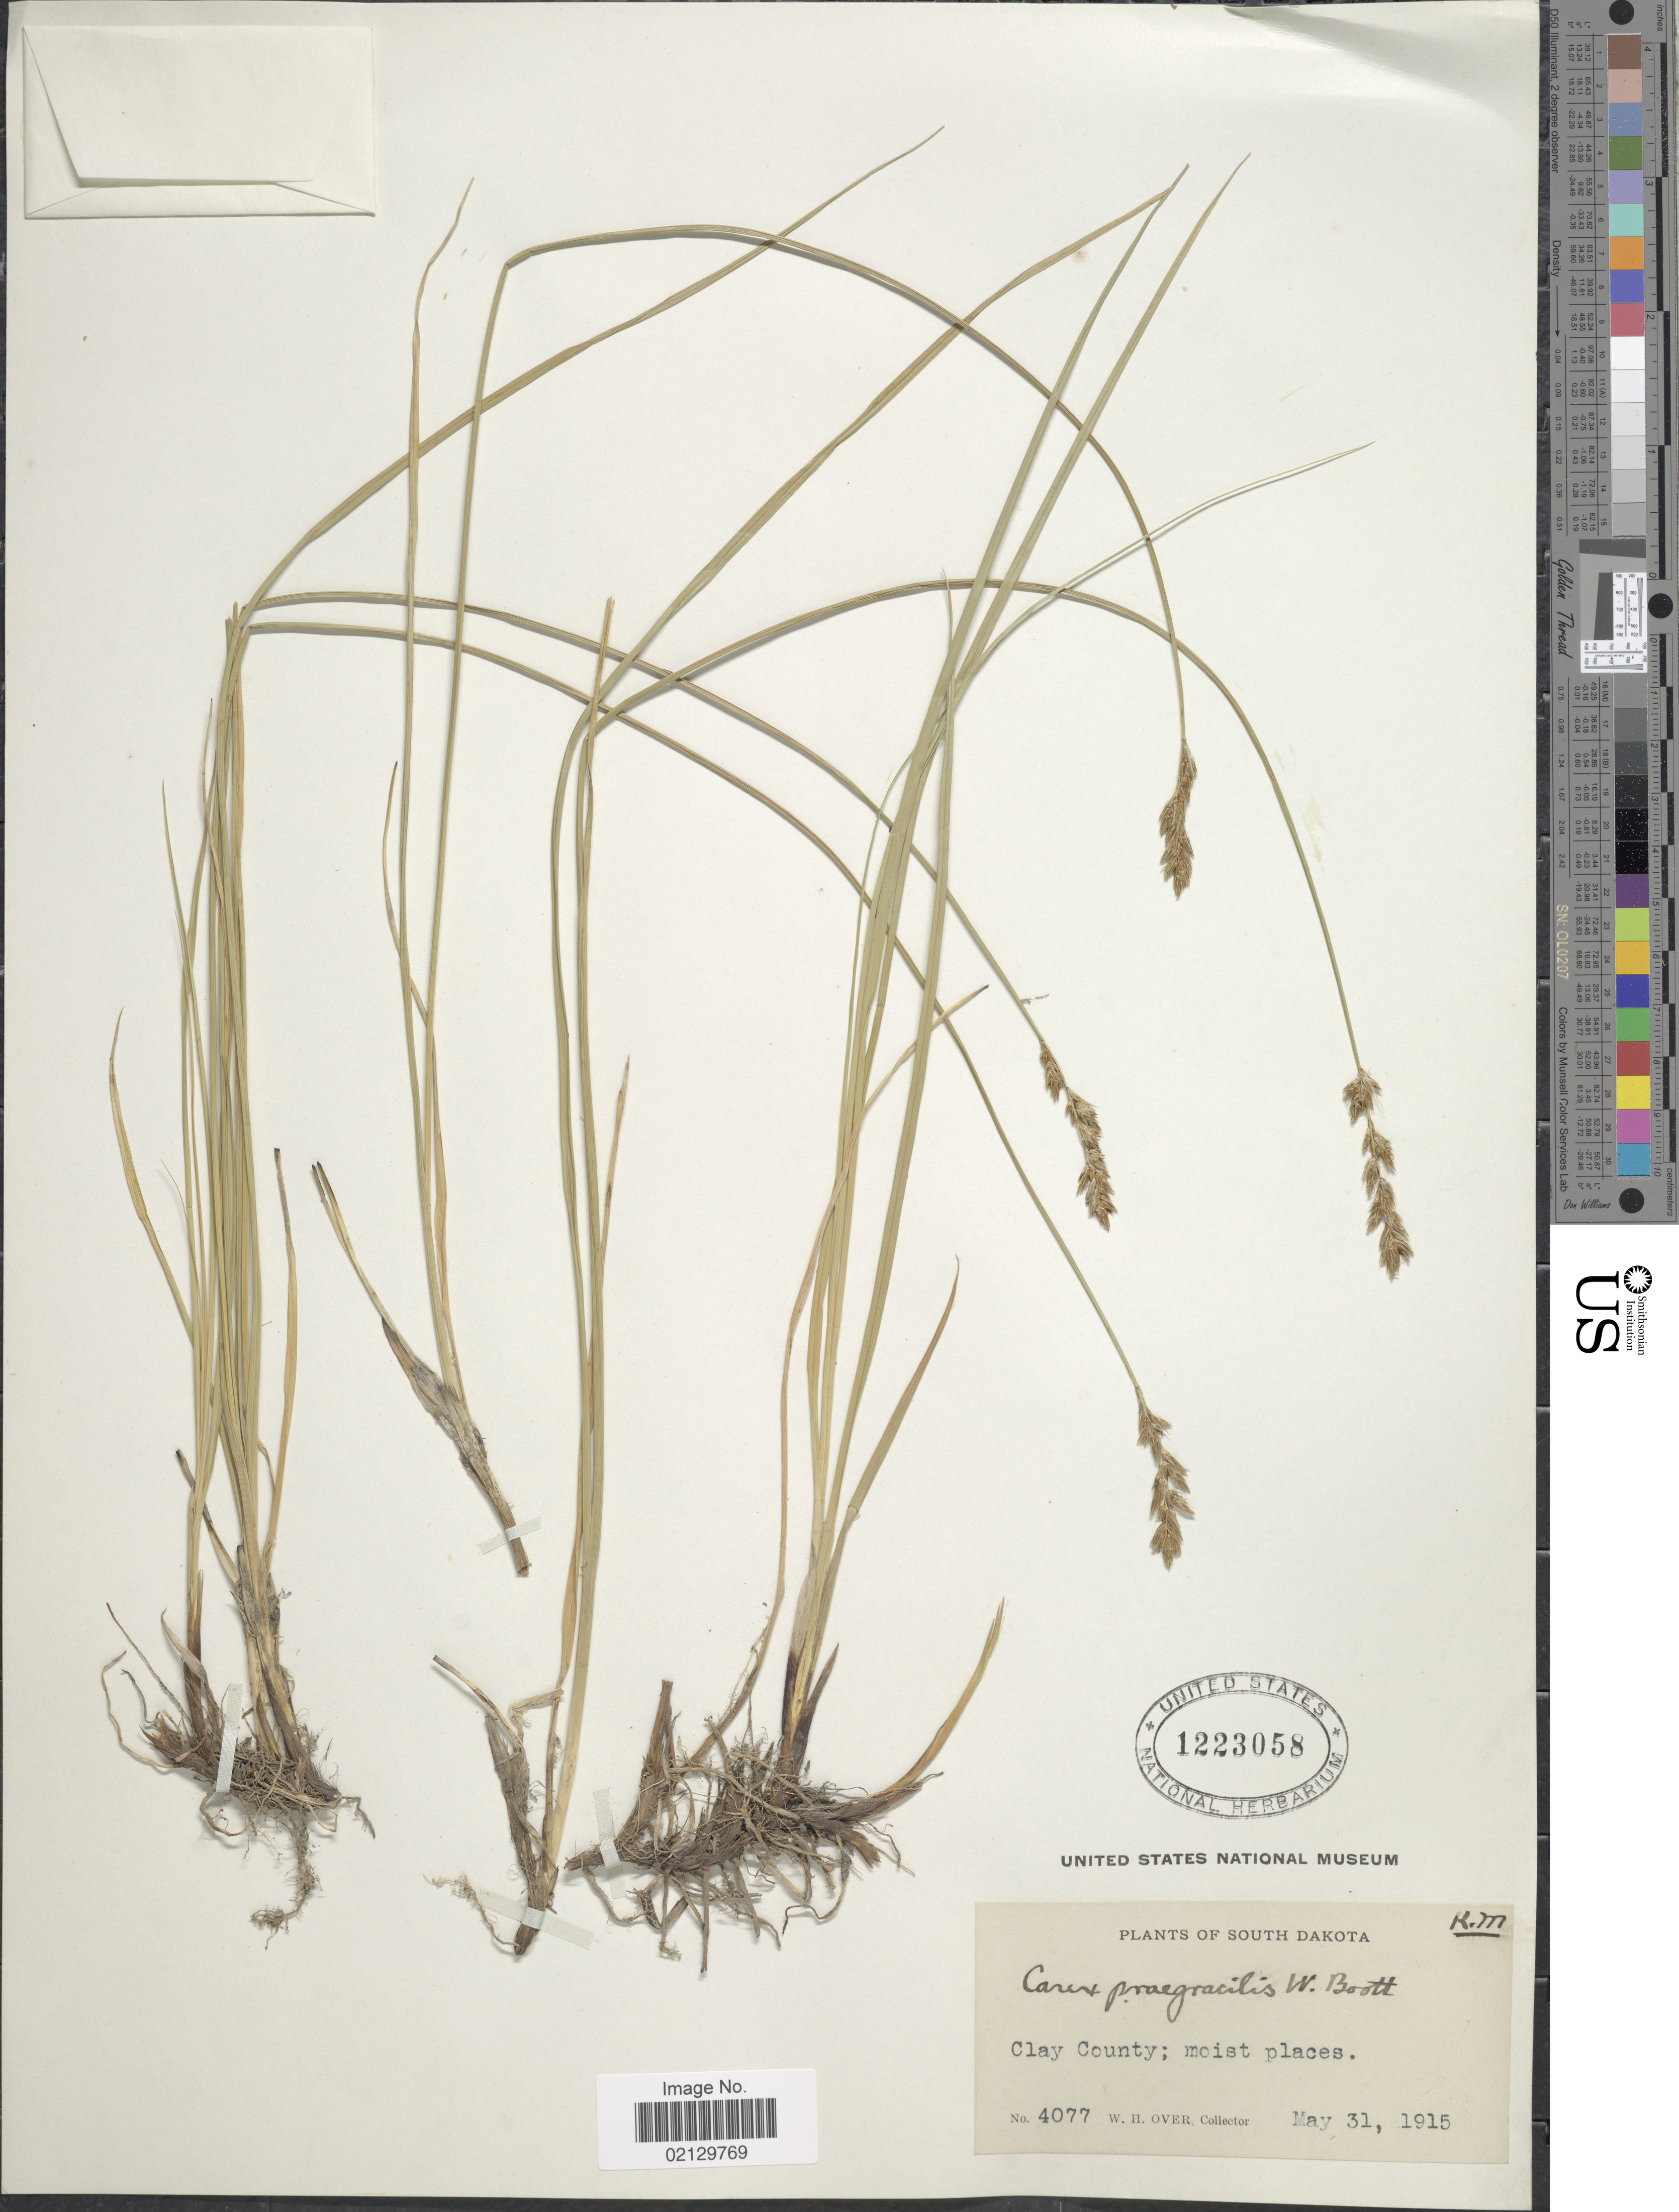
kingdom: Plantae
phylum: Tracheophyta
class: Liliopsida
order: Poales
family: Cyperaceae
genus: Carex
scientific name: Carex praegracilis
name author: W. Boott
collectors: W. Over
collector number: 4077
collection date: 1915-05-31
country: United States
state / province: South Dakota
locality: South Dakota, Clay County; moist places.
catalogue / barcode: US 1223058